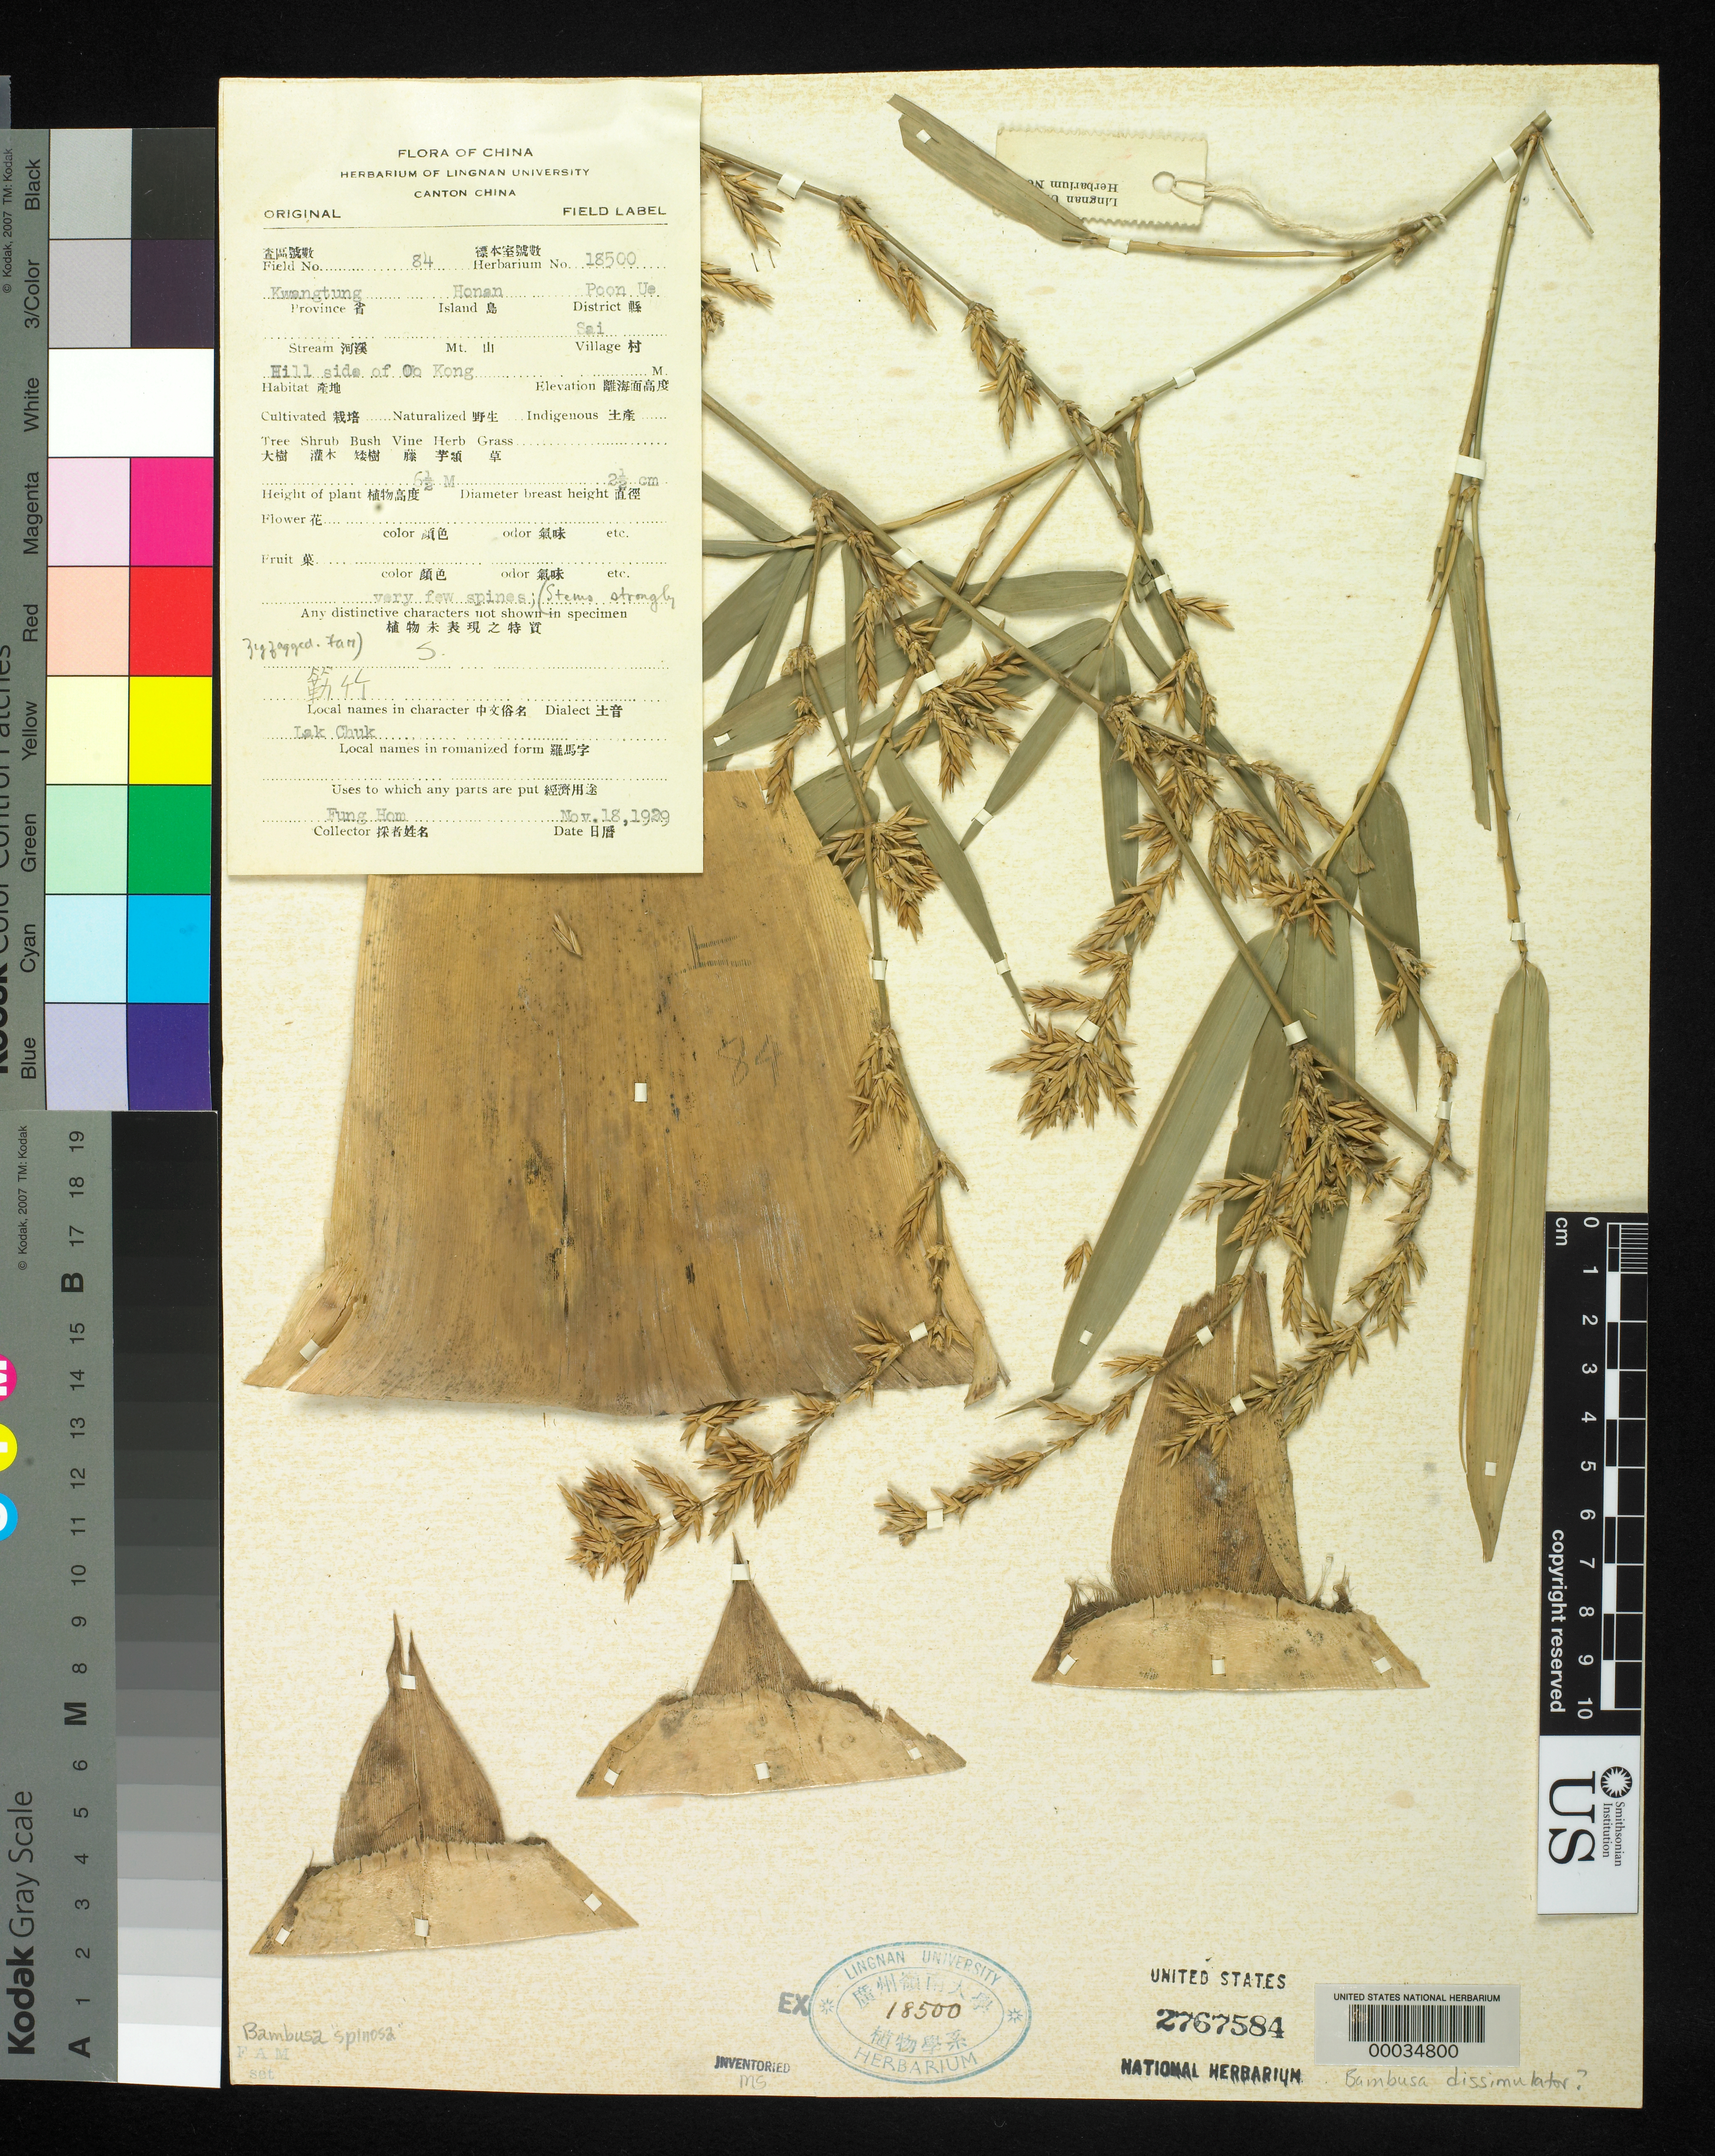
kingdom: Plantae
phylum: Tracheophyta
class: Liliopsida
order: Poales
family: Poaceae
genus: Bambusa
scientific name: Bambusa dissimulator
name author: McClure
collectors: H. L. Fung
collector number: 84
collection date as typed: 18 Nov 1929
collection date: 1929-11-18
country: China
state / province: Guangdong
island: Honam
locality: Sai, poon ue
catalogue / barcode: US 2767584